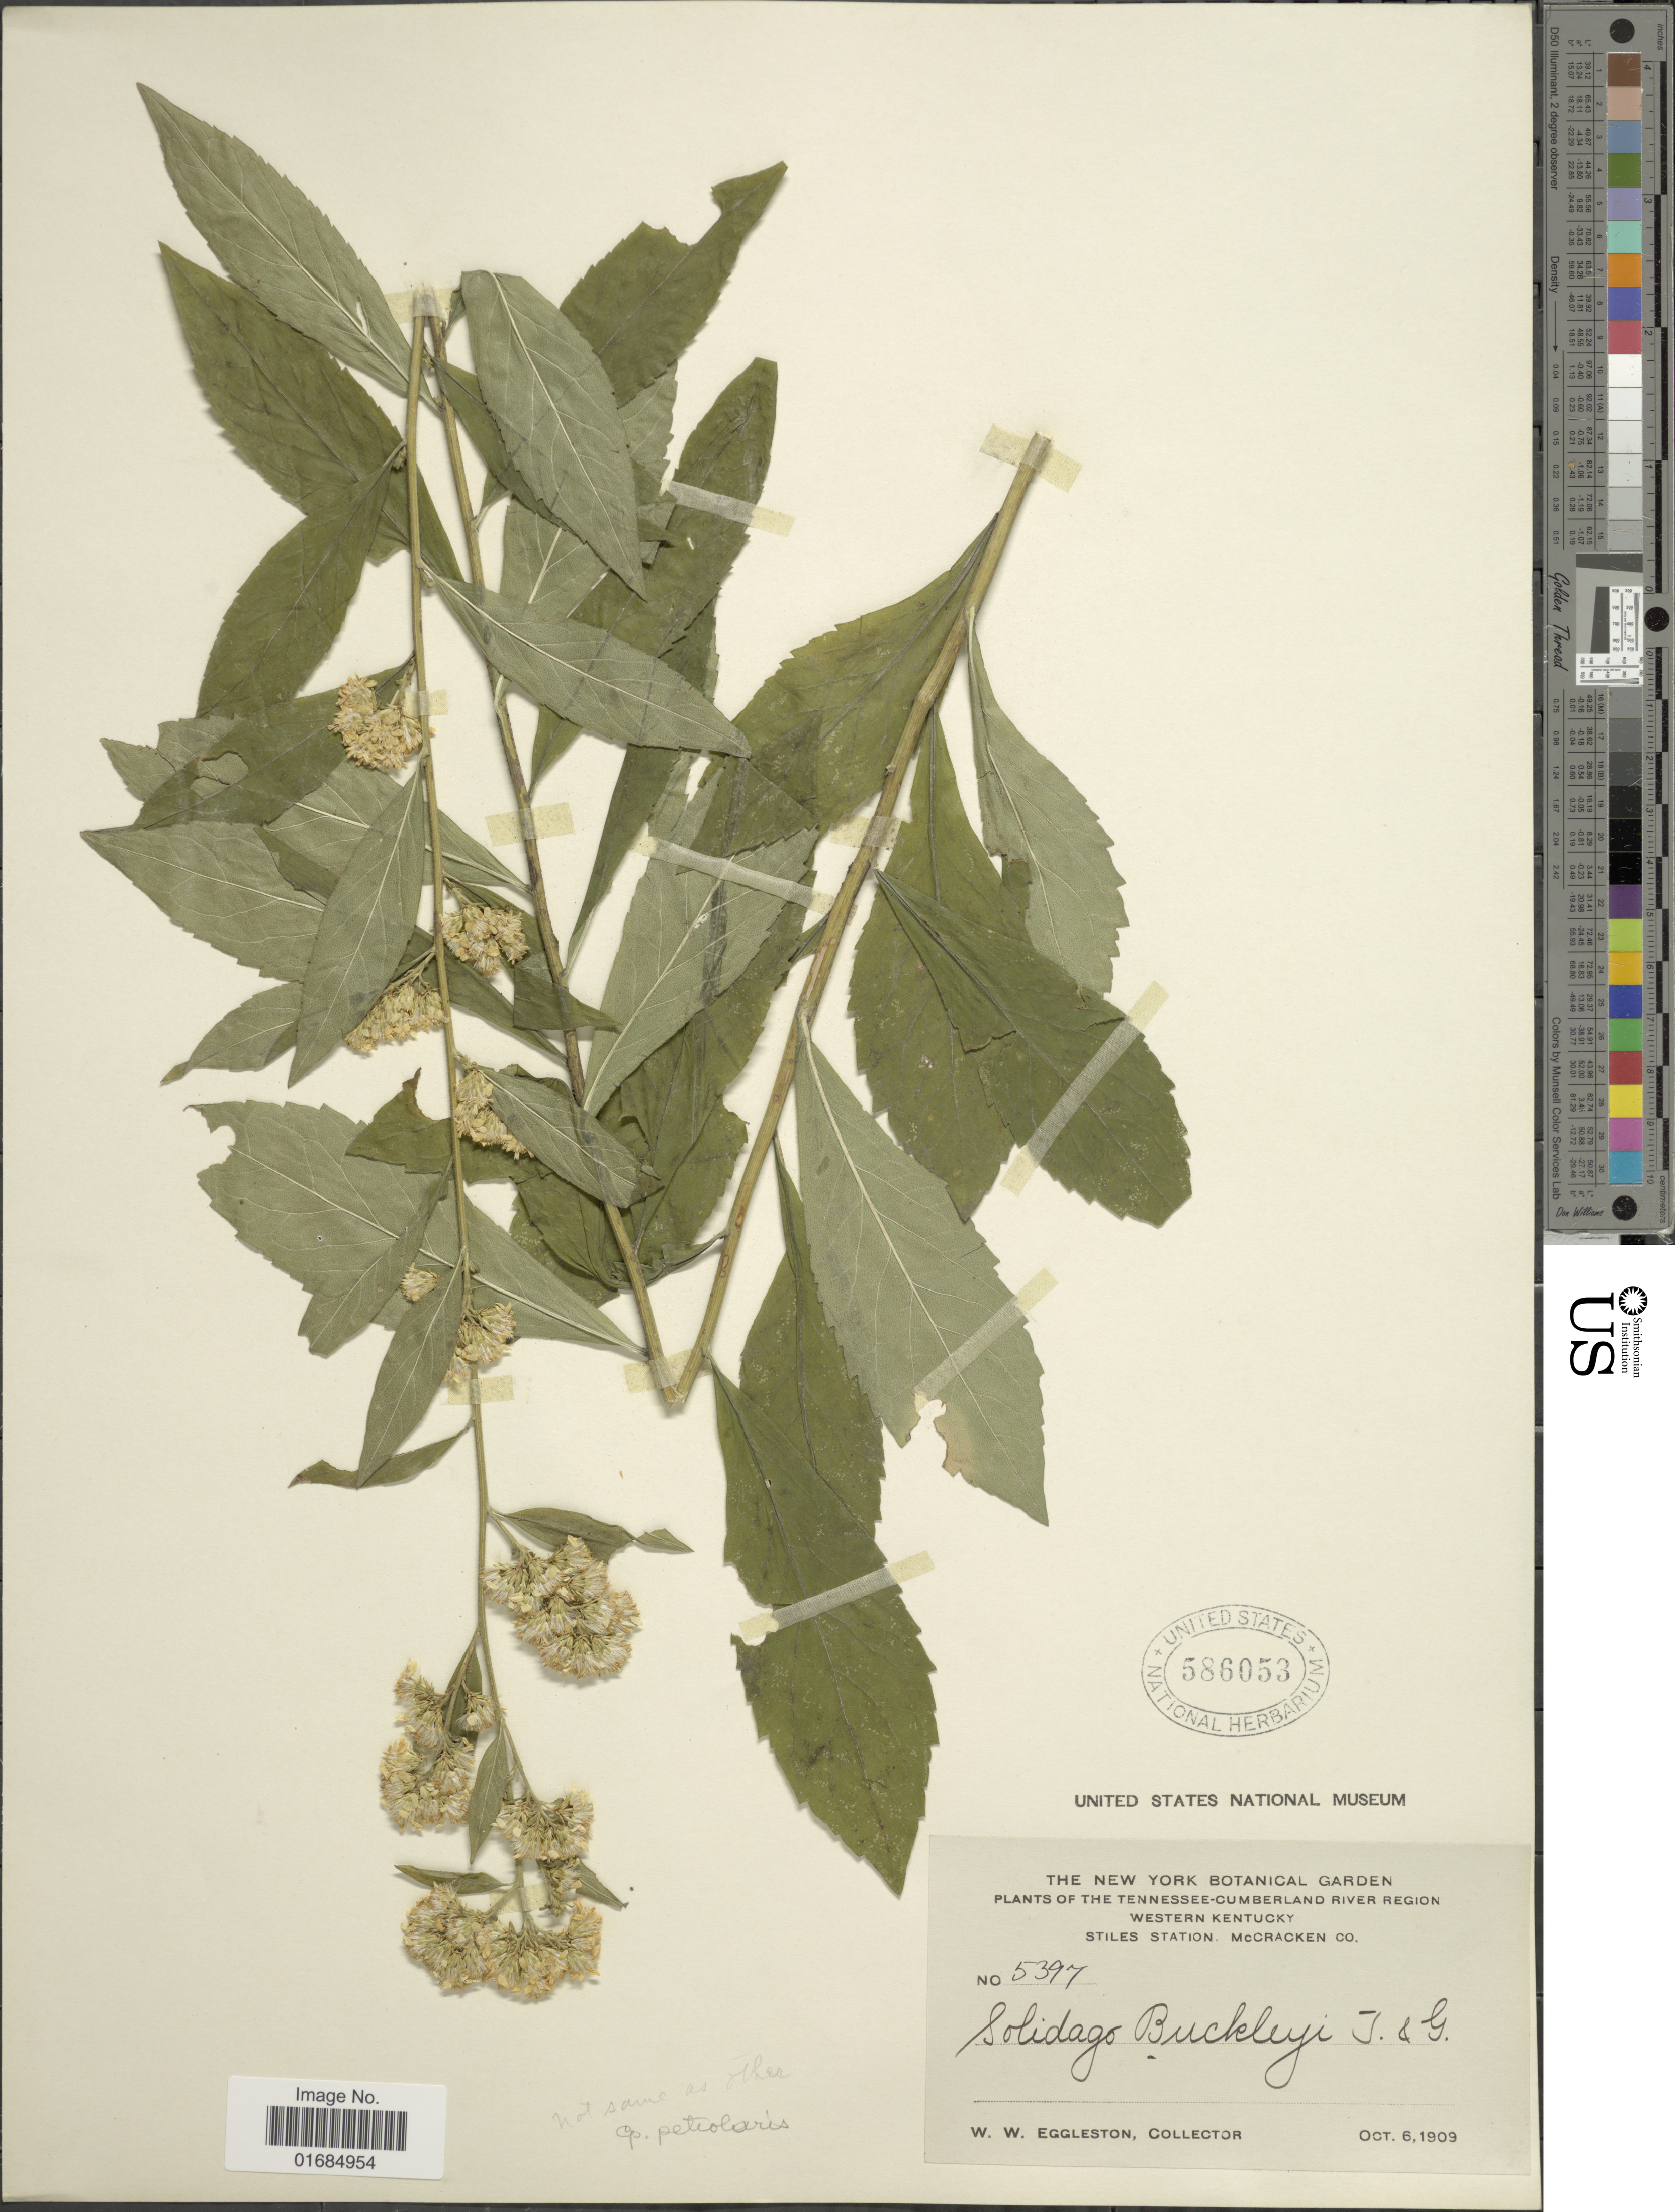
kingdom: Plantae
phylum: Tracheophyta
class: Magnoliopsida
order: Asterales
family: Asteraceae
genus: Solidago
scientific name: Solidago buckleyi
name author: Torr. & A. Gray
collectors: W. W. Eggleston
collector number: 5397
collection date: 1909-10-06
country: United States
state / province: Kentucky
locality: The Tennessee - cumberland river region western Kentucky. Stiles Station, McCracken Co.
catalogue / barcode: US 586053